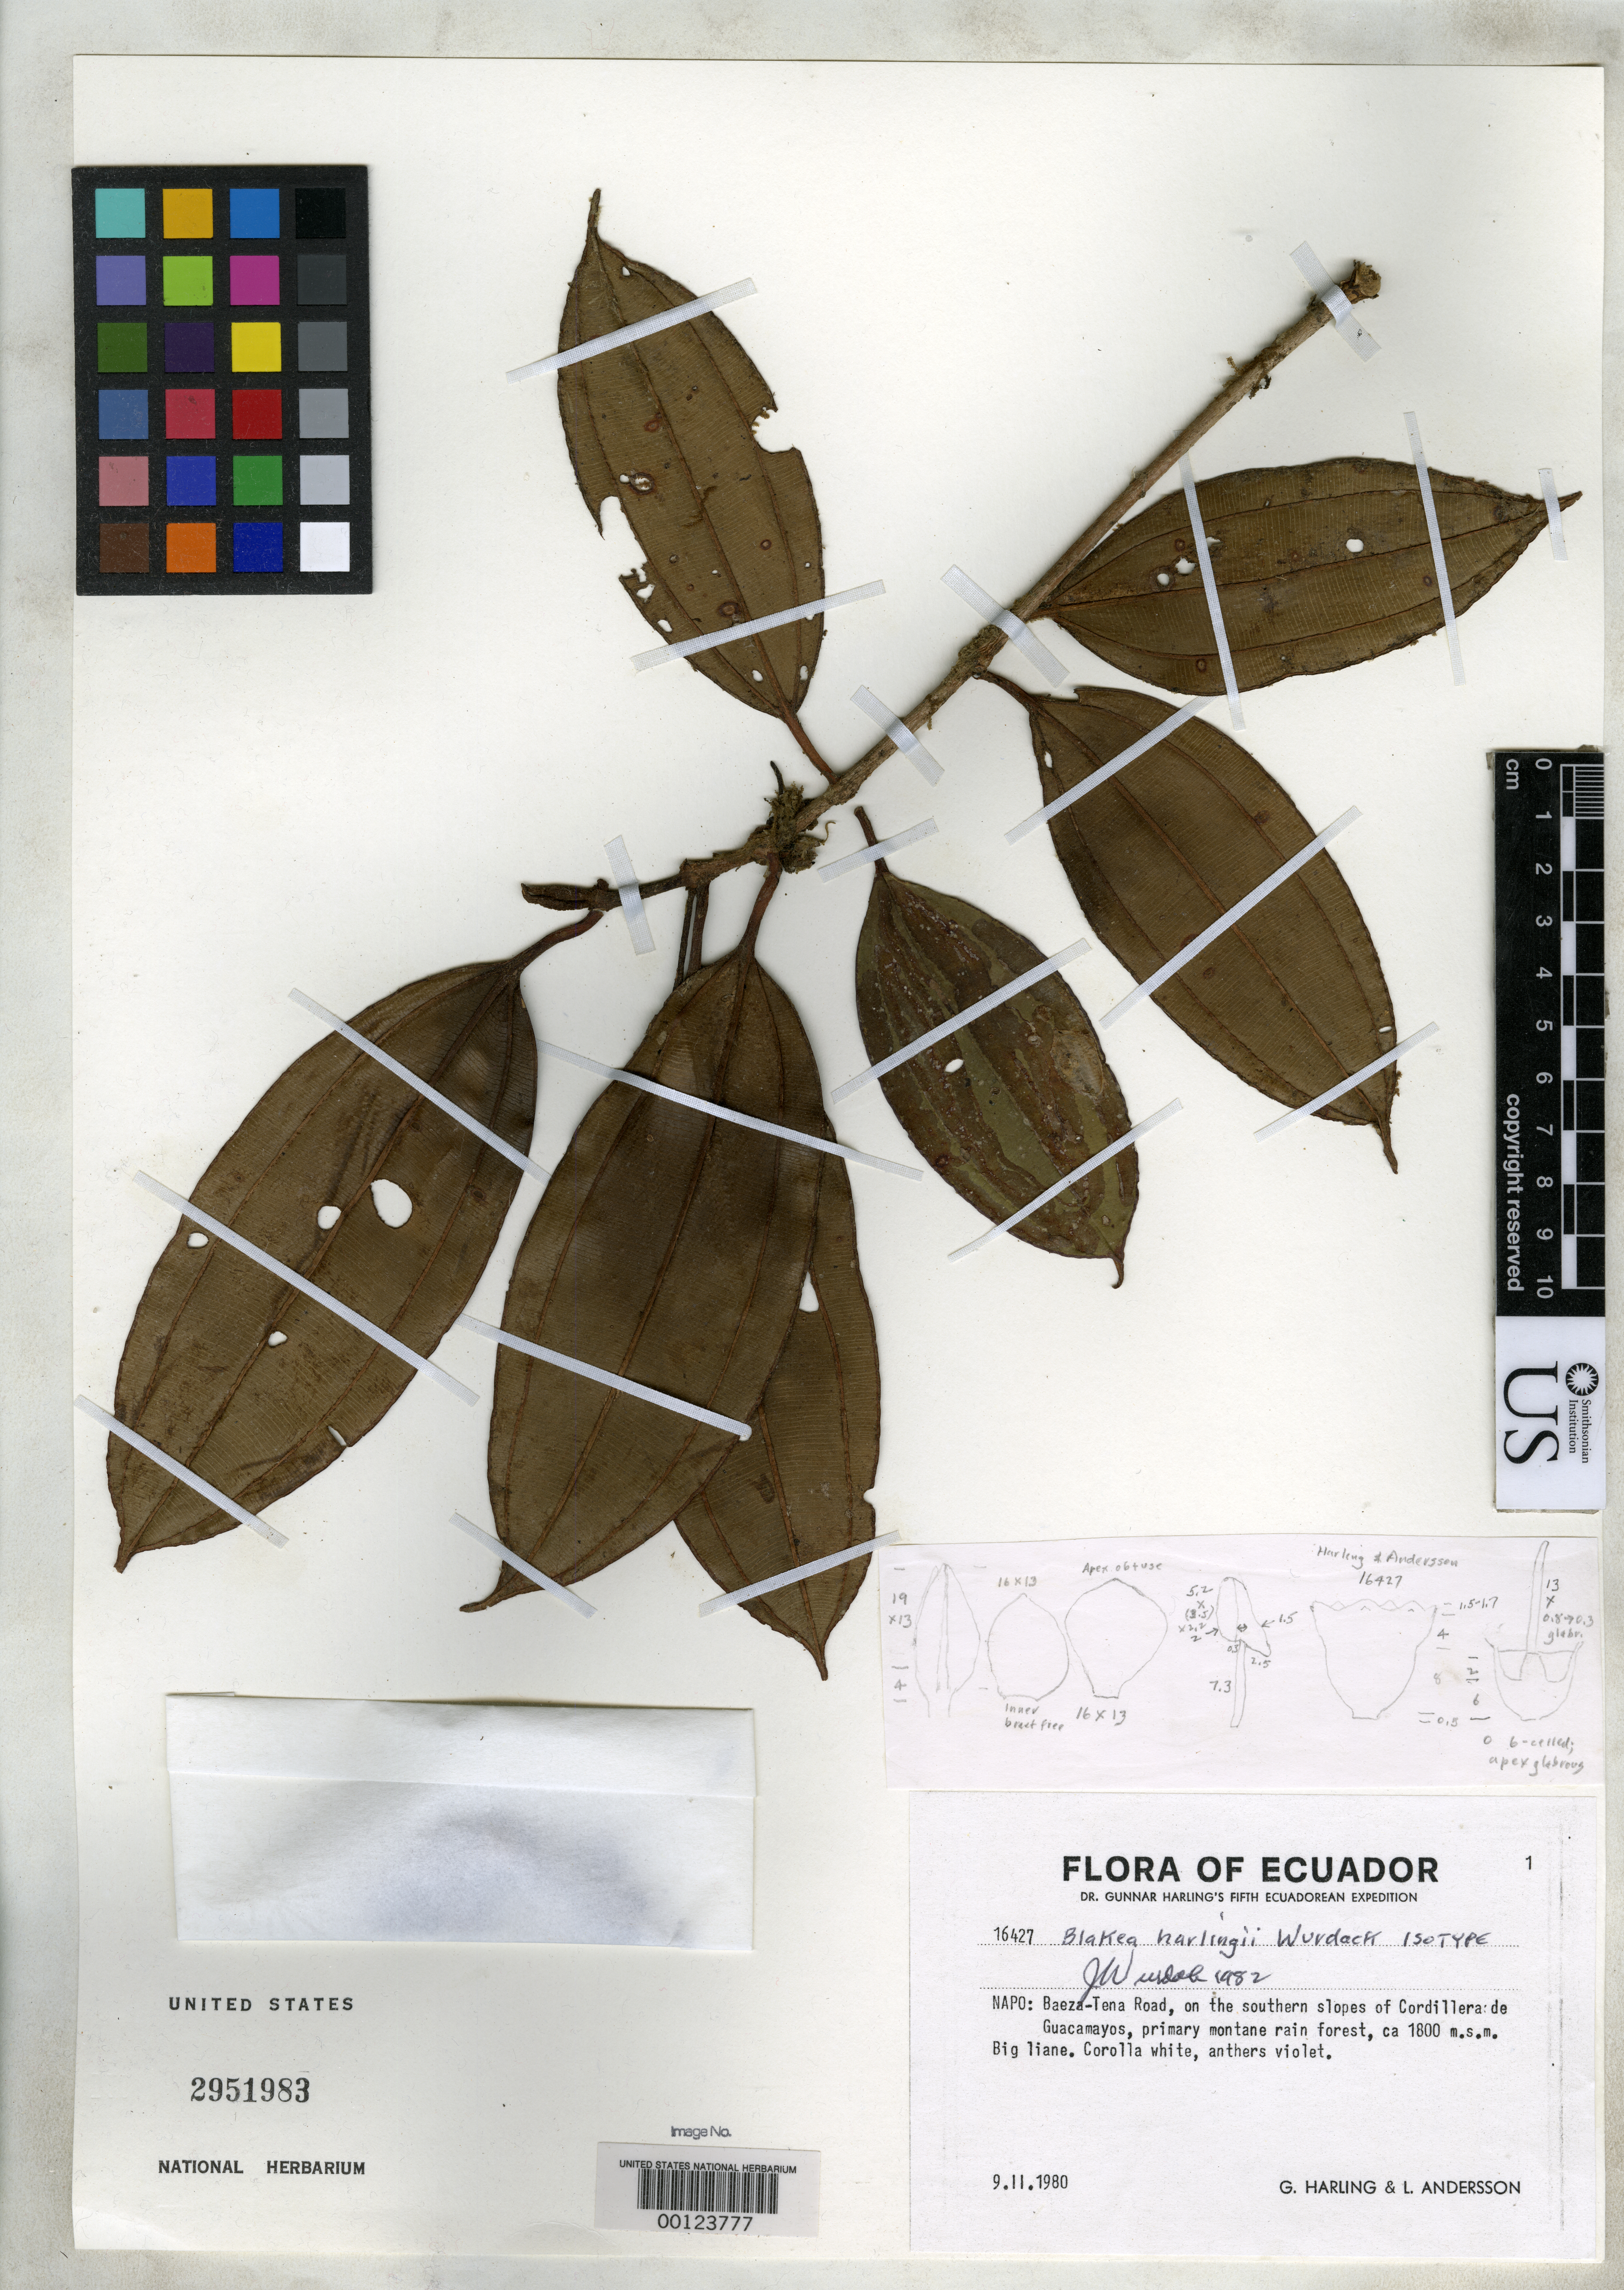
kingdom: Plantae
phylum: Tracheophyta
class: Magnoliopsida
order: Myrtales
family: Melastomataceae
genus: Blakea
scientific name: Blakea harlingii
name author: Wurdack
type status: Isotype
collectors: G. Harling & L. Andersson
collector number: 16427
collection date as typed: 09 Nov 1980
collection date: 1980-11-09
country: Ecuador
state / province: Napo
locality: Baeza-Tena road., on southern slopes of Cordillera Guacamayos.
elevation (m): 1800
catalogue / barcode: US 2951983